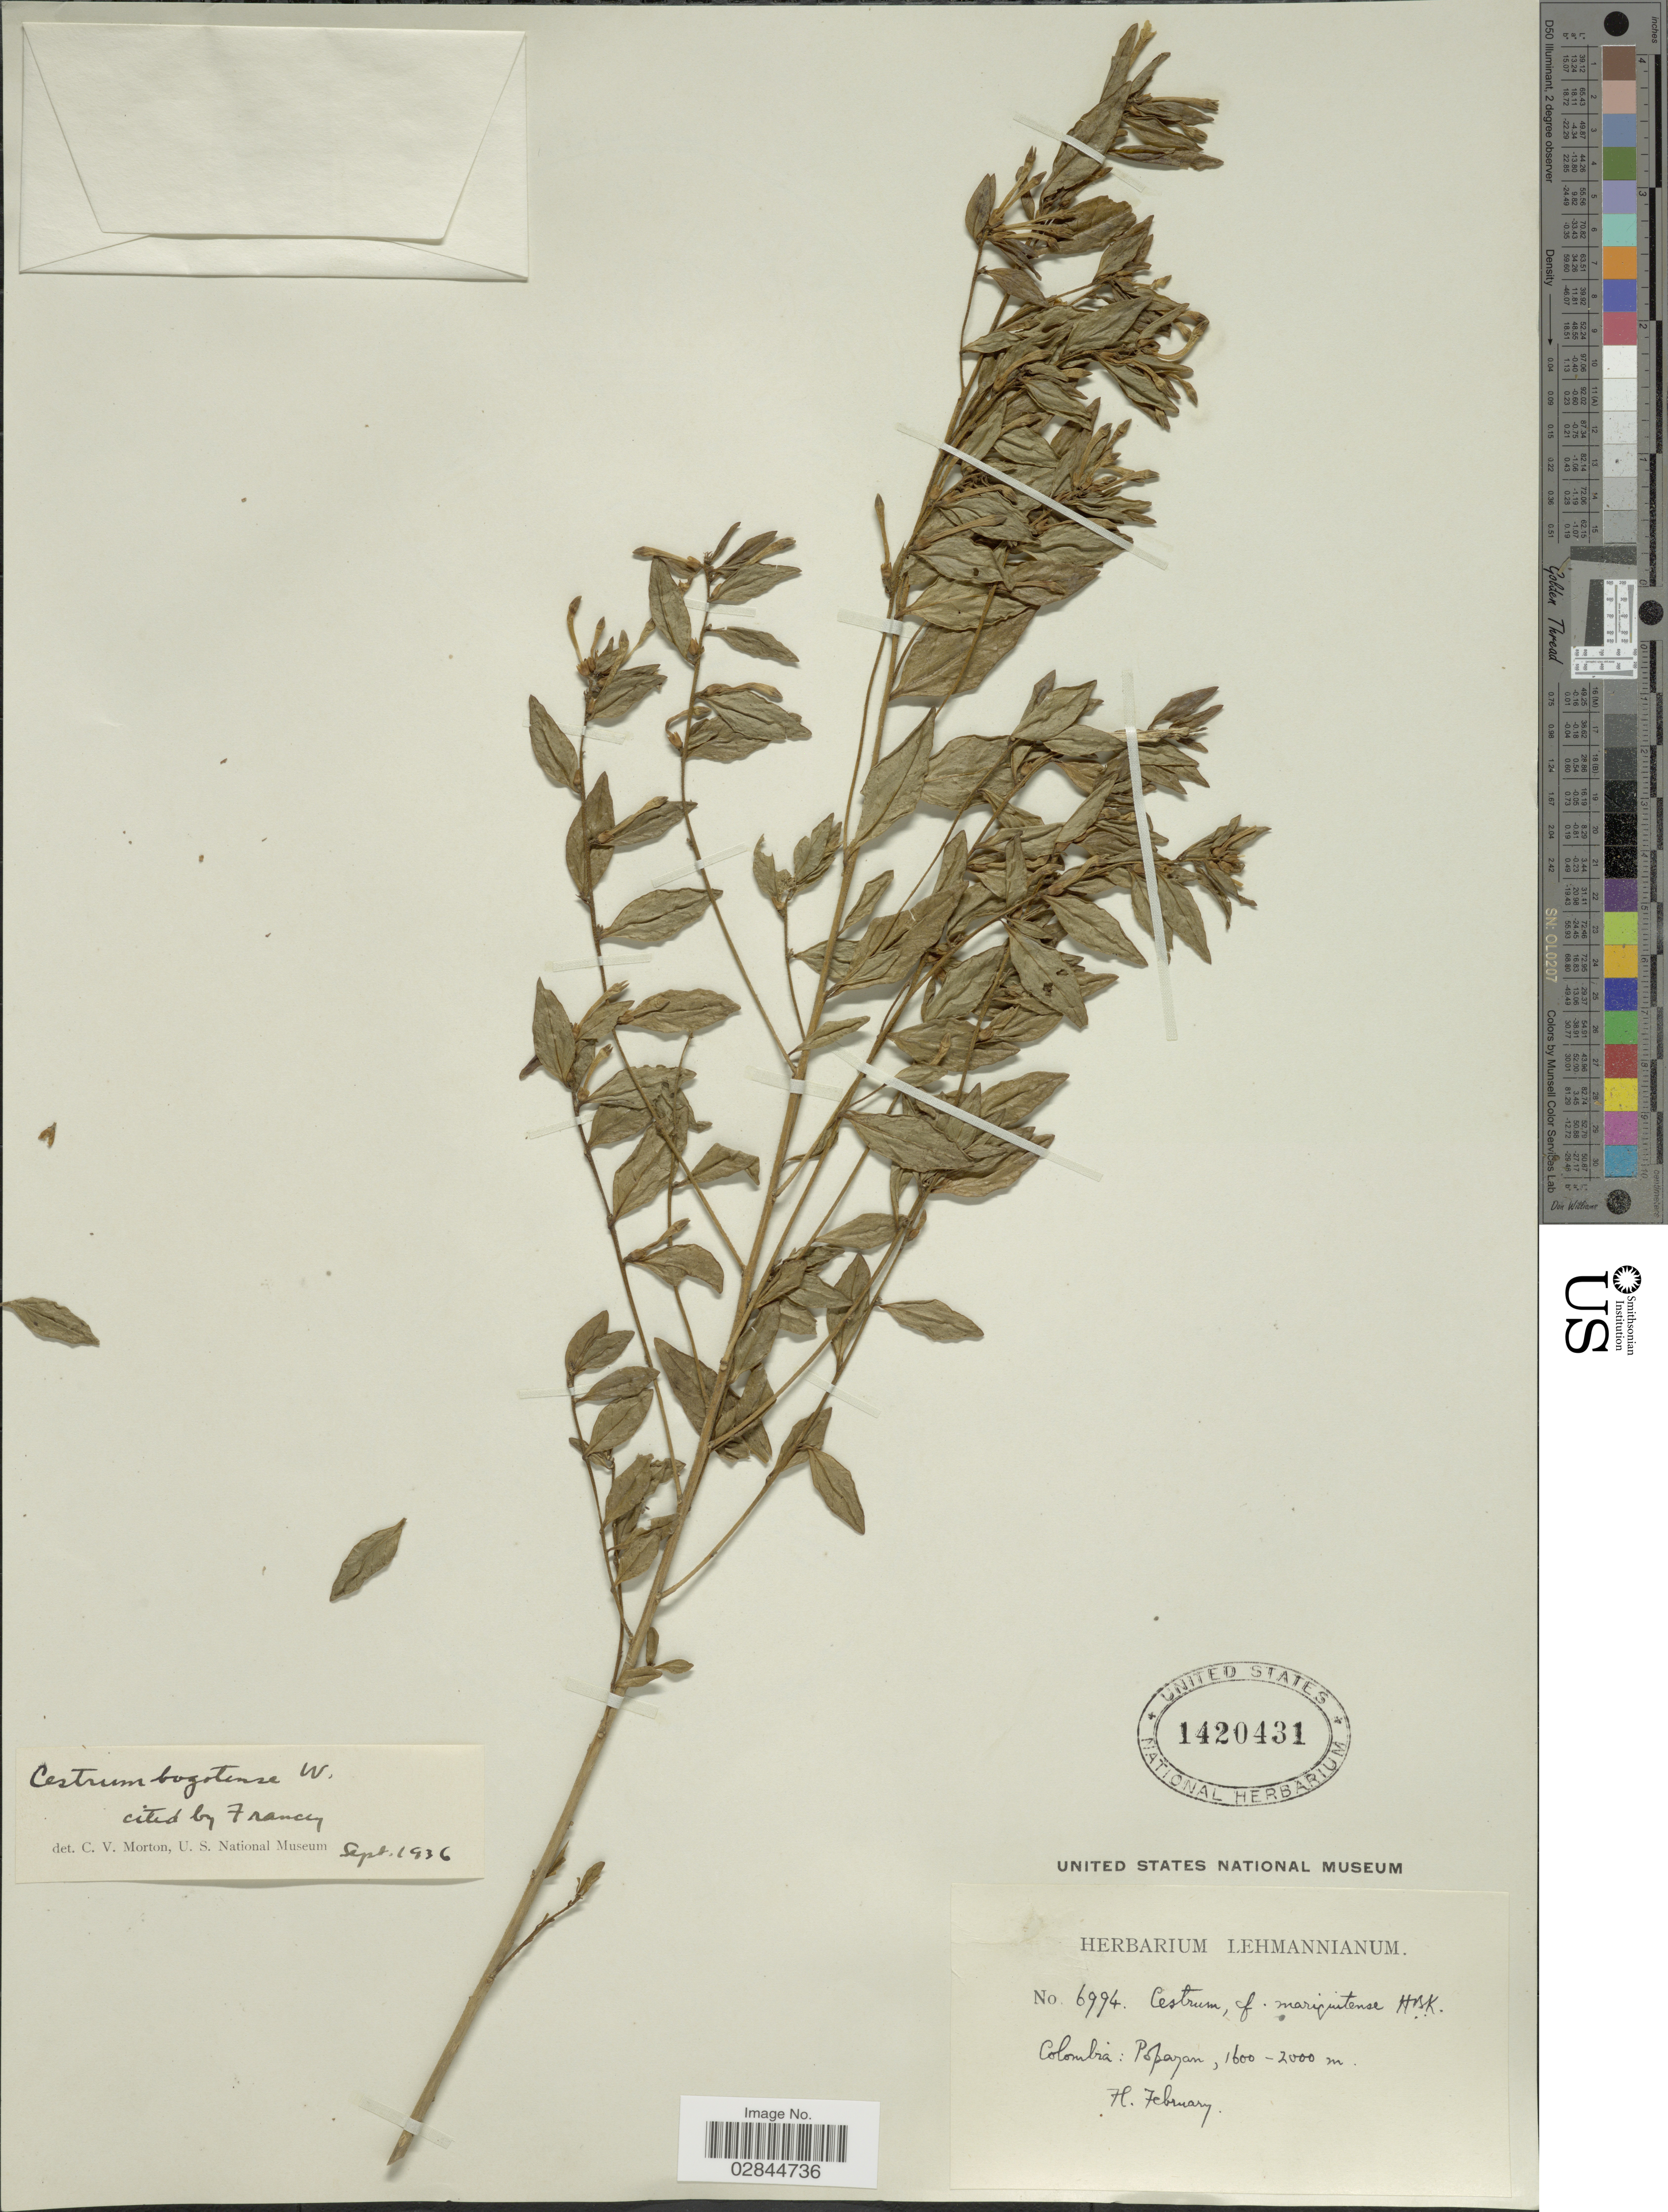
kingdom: Plantae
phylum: Tracheophyta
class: Magnoliopsida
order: Solanales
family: Solanaceae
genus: Cestrum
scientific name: Cestrum mariquitense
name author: Kunth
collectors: ex herb. Lehmannianum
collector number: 6994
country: Colombia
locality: Popayan.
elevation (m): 1600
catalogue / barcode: US 1420431